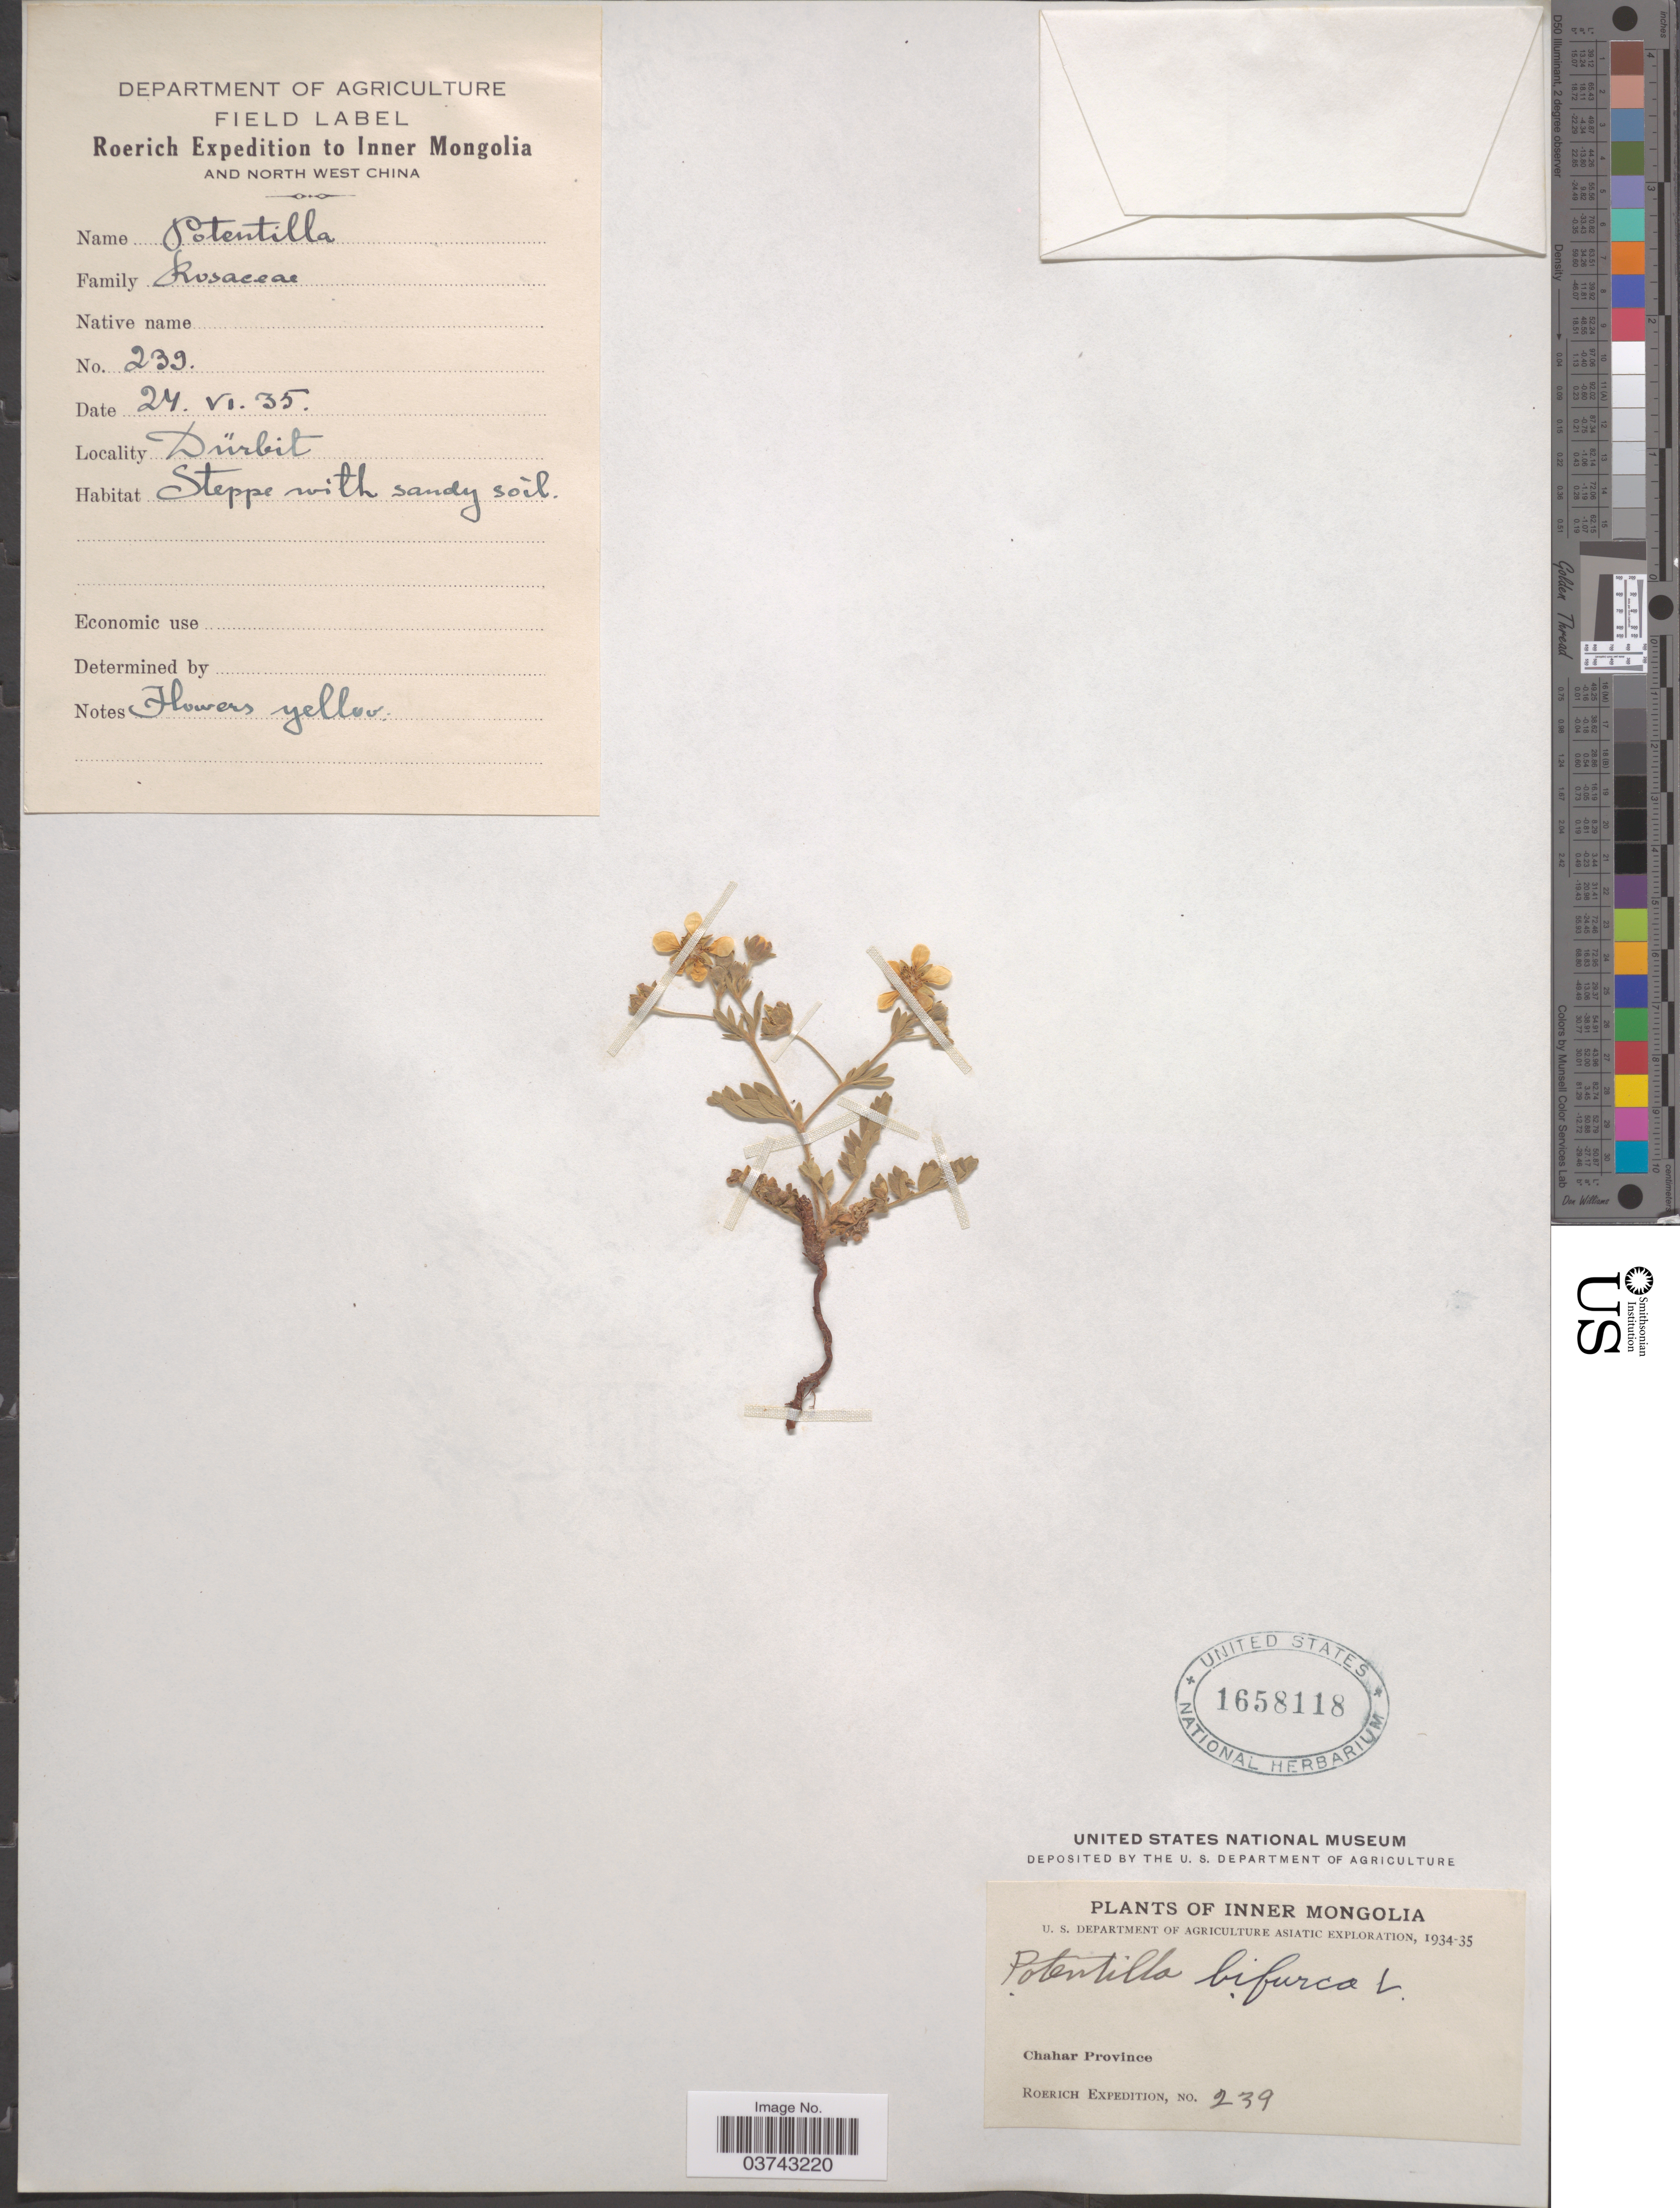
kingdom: Plantae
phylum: Tracheophyta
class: Magnoliopsida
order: Rosales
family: Rosaceae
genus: Sibbaldianthe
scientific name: Sibbaldianthe bifurca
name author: (L.) Kurtto & T. Erikss.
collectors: Roerich Expedition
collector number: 239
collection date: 1935-06-24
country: China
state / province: Nei Monggol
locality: Inner Mongolia and North West China. Chahar Province. Dürbit.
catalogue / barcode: US 1658118